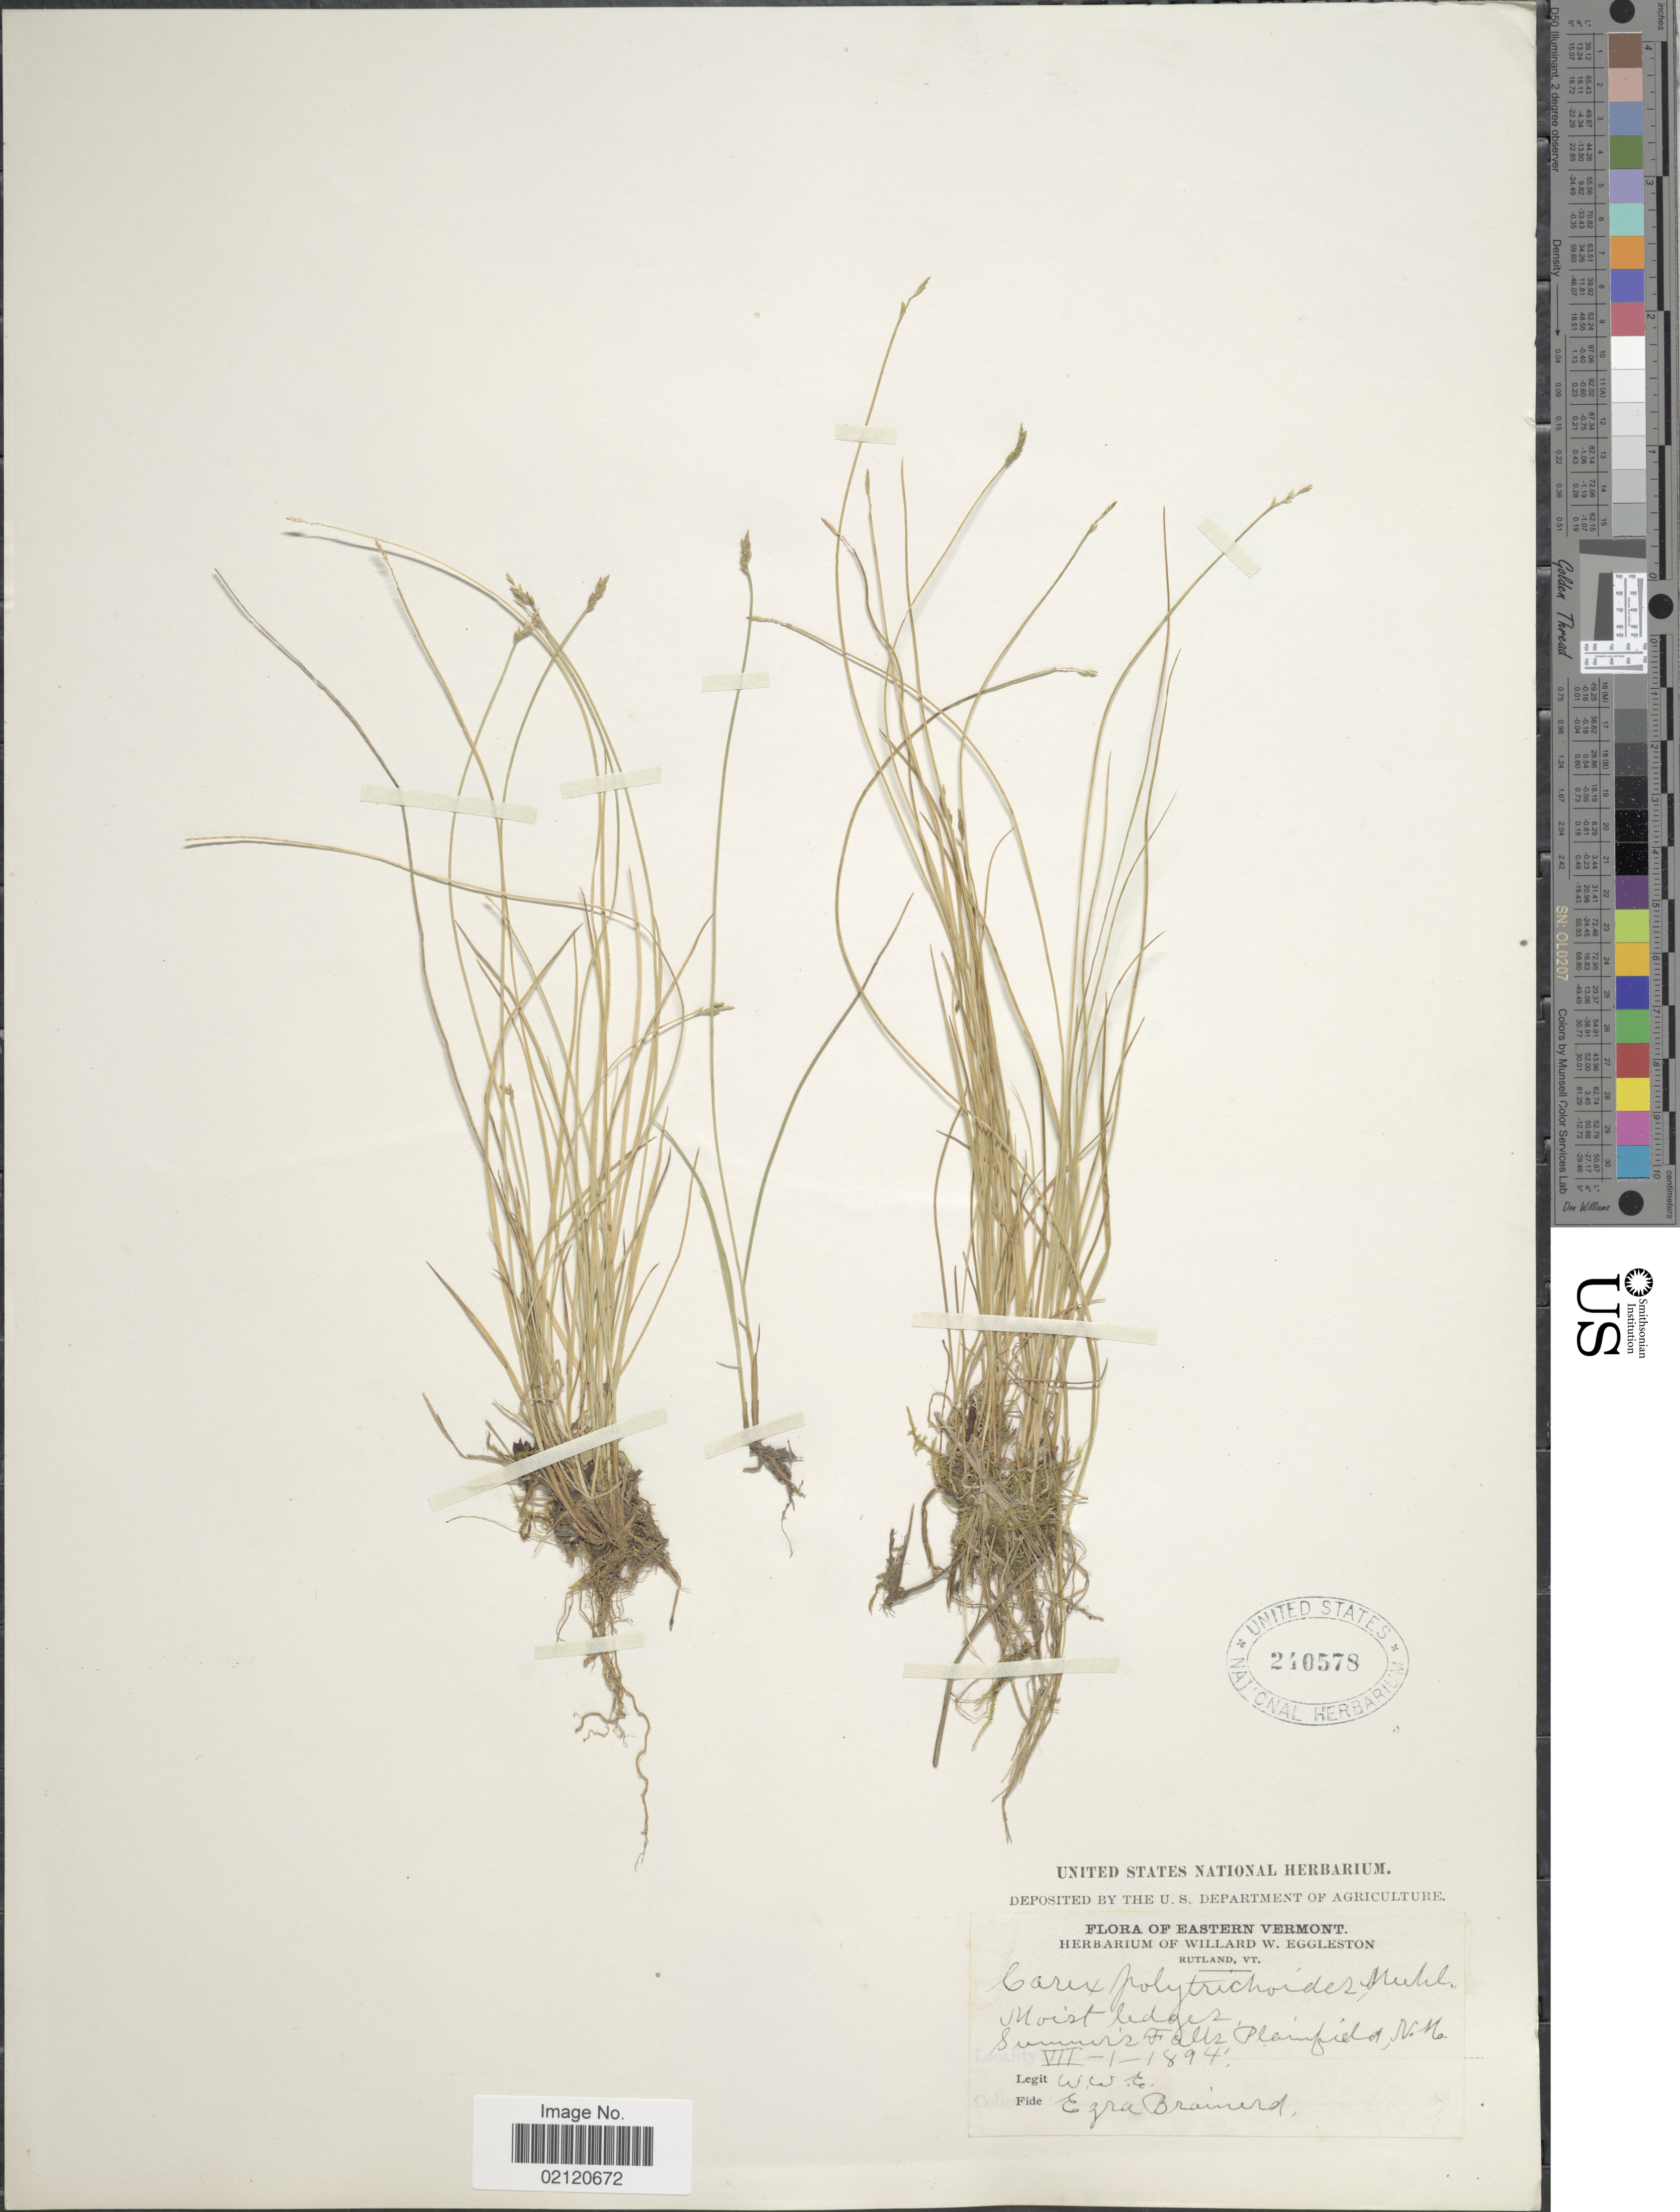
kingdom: Plantae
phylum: Tracheophyta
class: Liliopsida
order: Poales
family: Cyperaceae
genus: Carex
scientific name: Carex leptalea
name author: Wahlenb.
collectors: W. W. Eggleston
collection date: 1894-07-01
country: United States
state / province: New Hampshire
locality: Eastern Vermont, Summer's Falls, Plainfields, NH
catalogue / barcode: US 240578